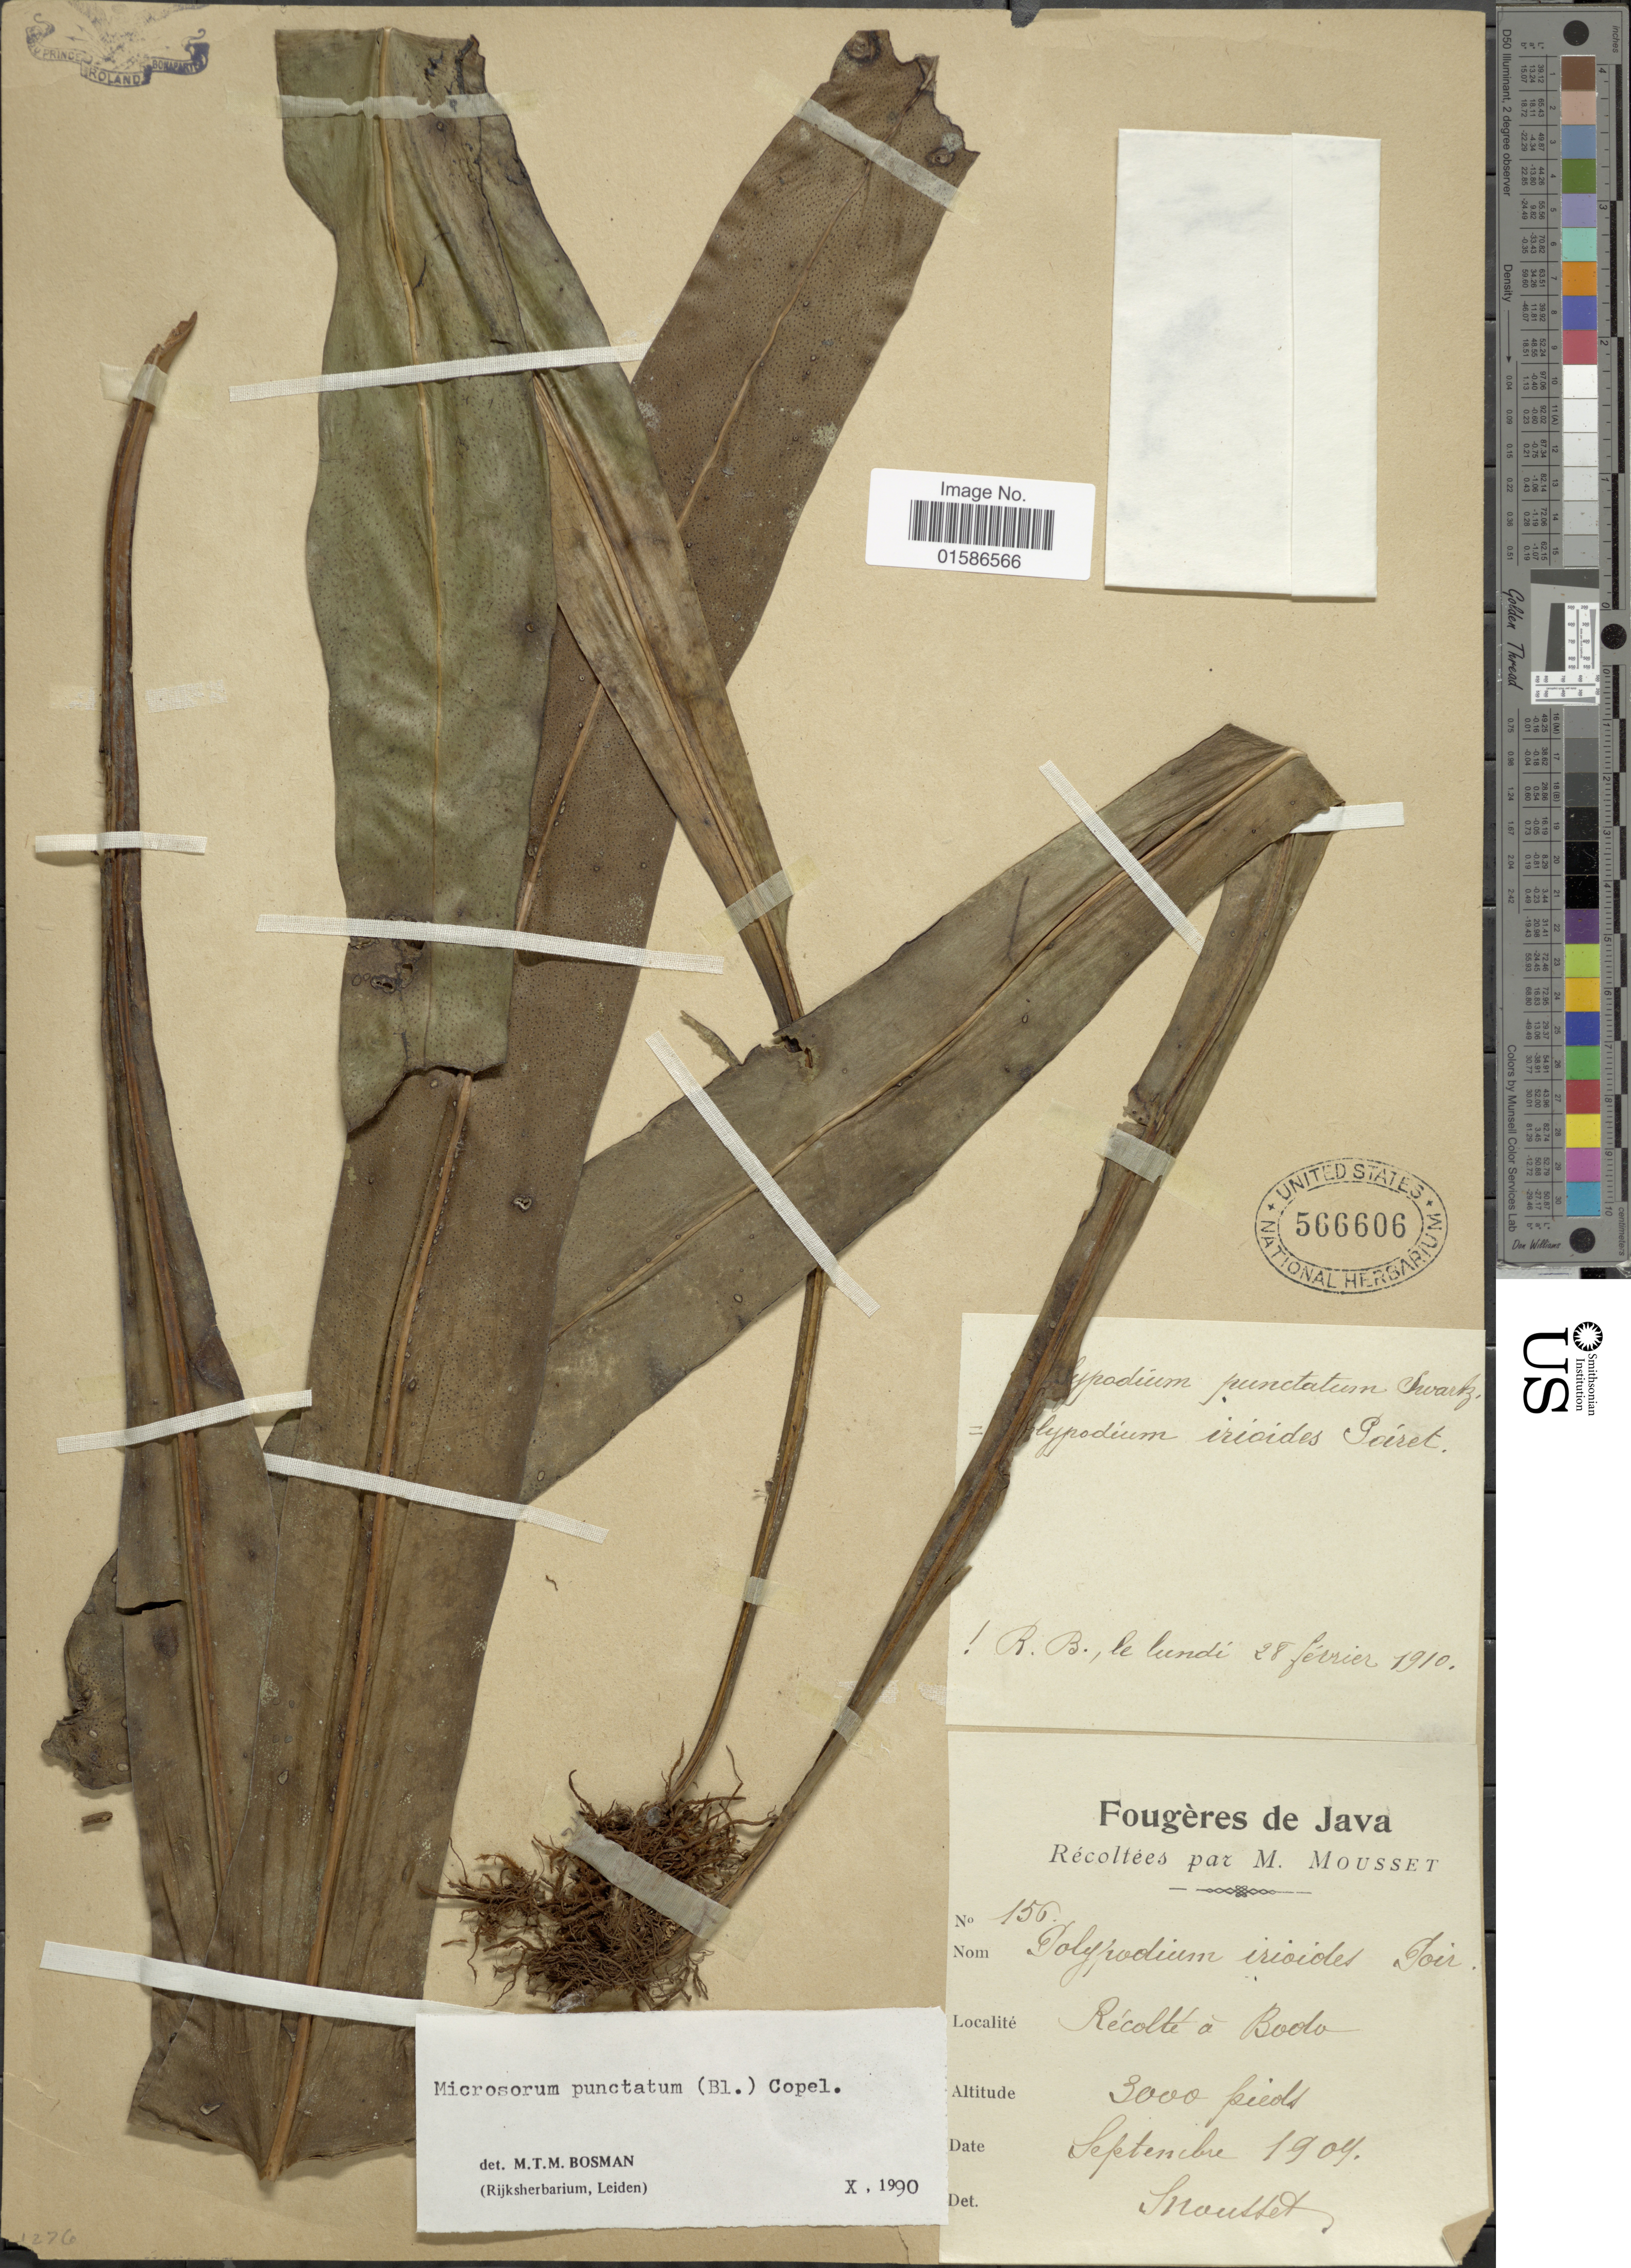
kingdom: Plantae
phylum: Tracheophyta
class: Polypodiopsida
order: Polypodiales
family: Polypodiaceae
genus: Microsorum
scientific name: Microsorum punctatum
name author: (L.) Copel.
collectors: M. Mousset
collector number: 156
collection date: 1904-09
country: Indonesia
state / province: Java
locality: Recolté à Bodo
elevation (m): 914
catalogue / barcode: US 566606